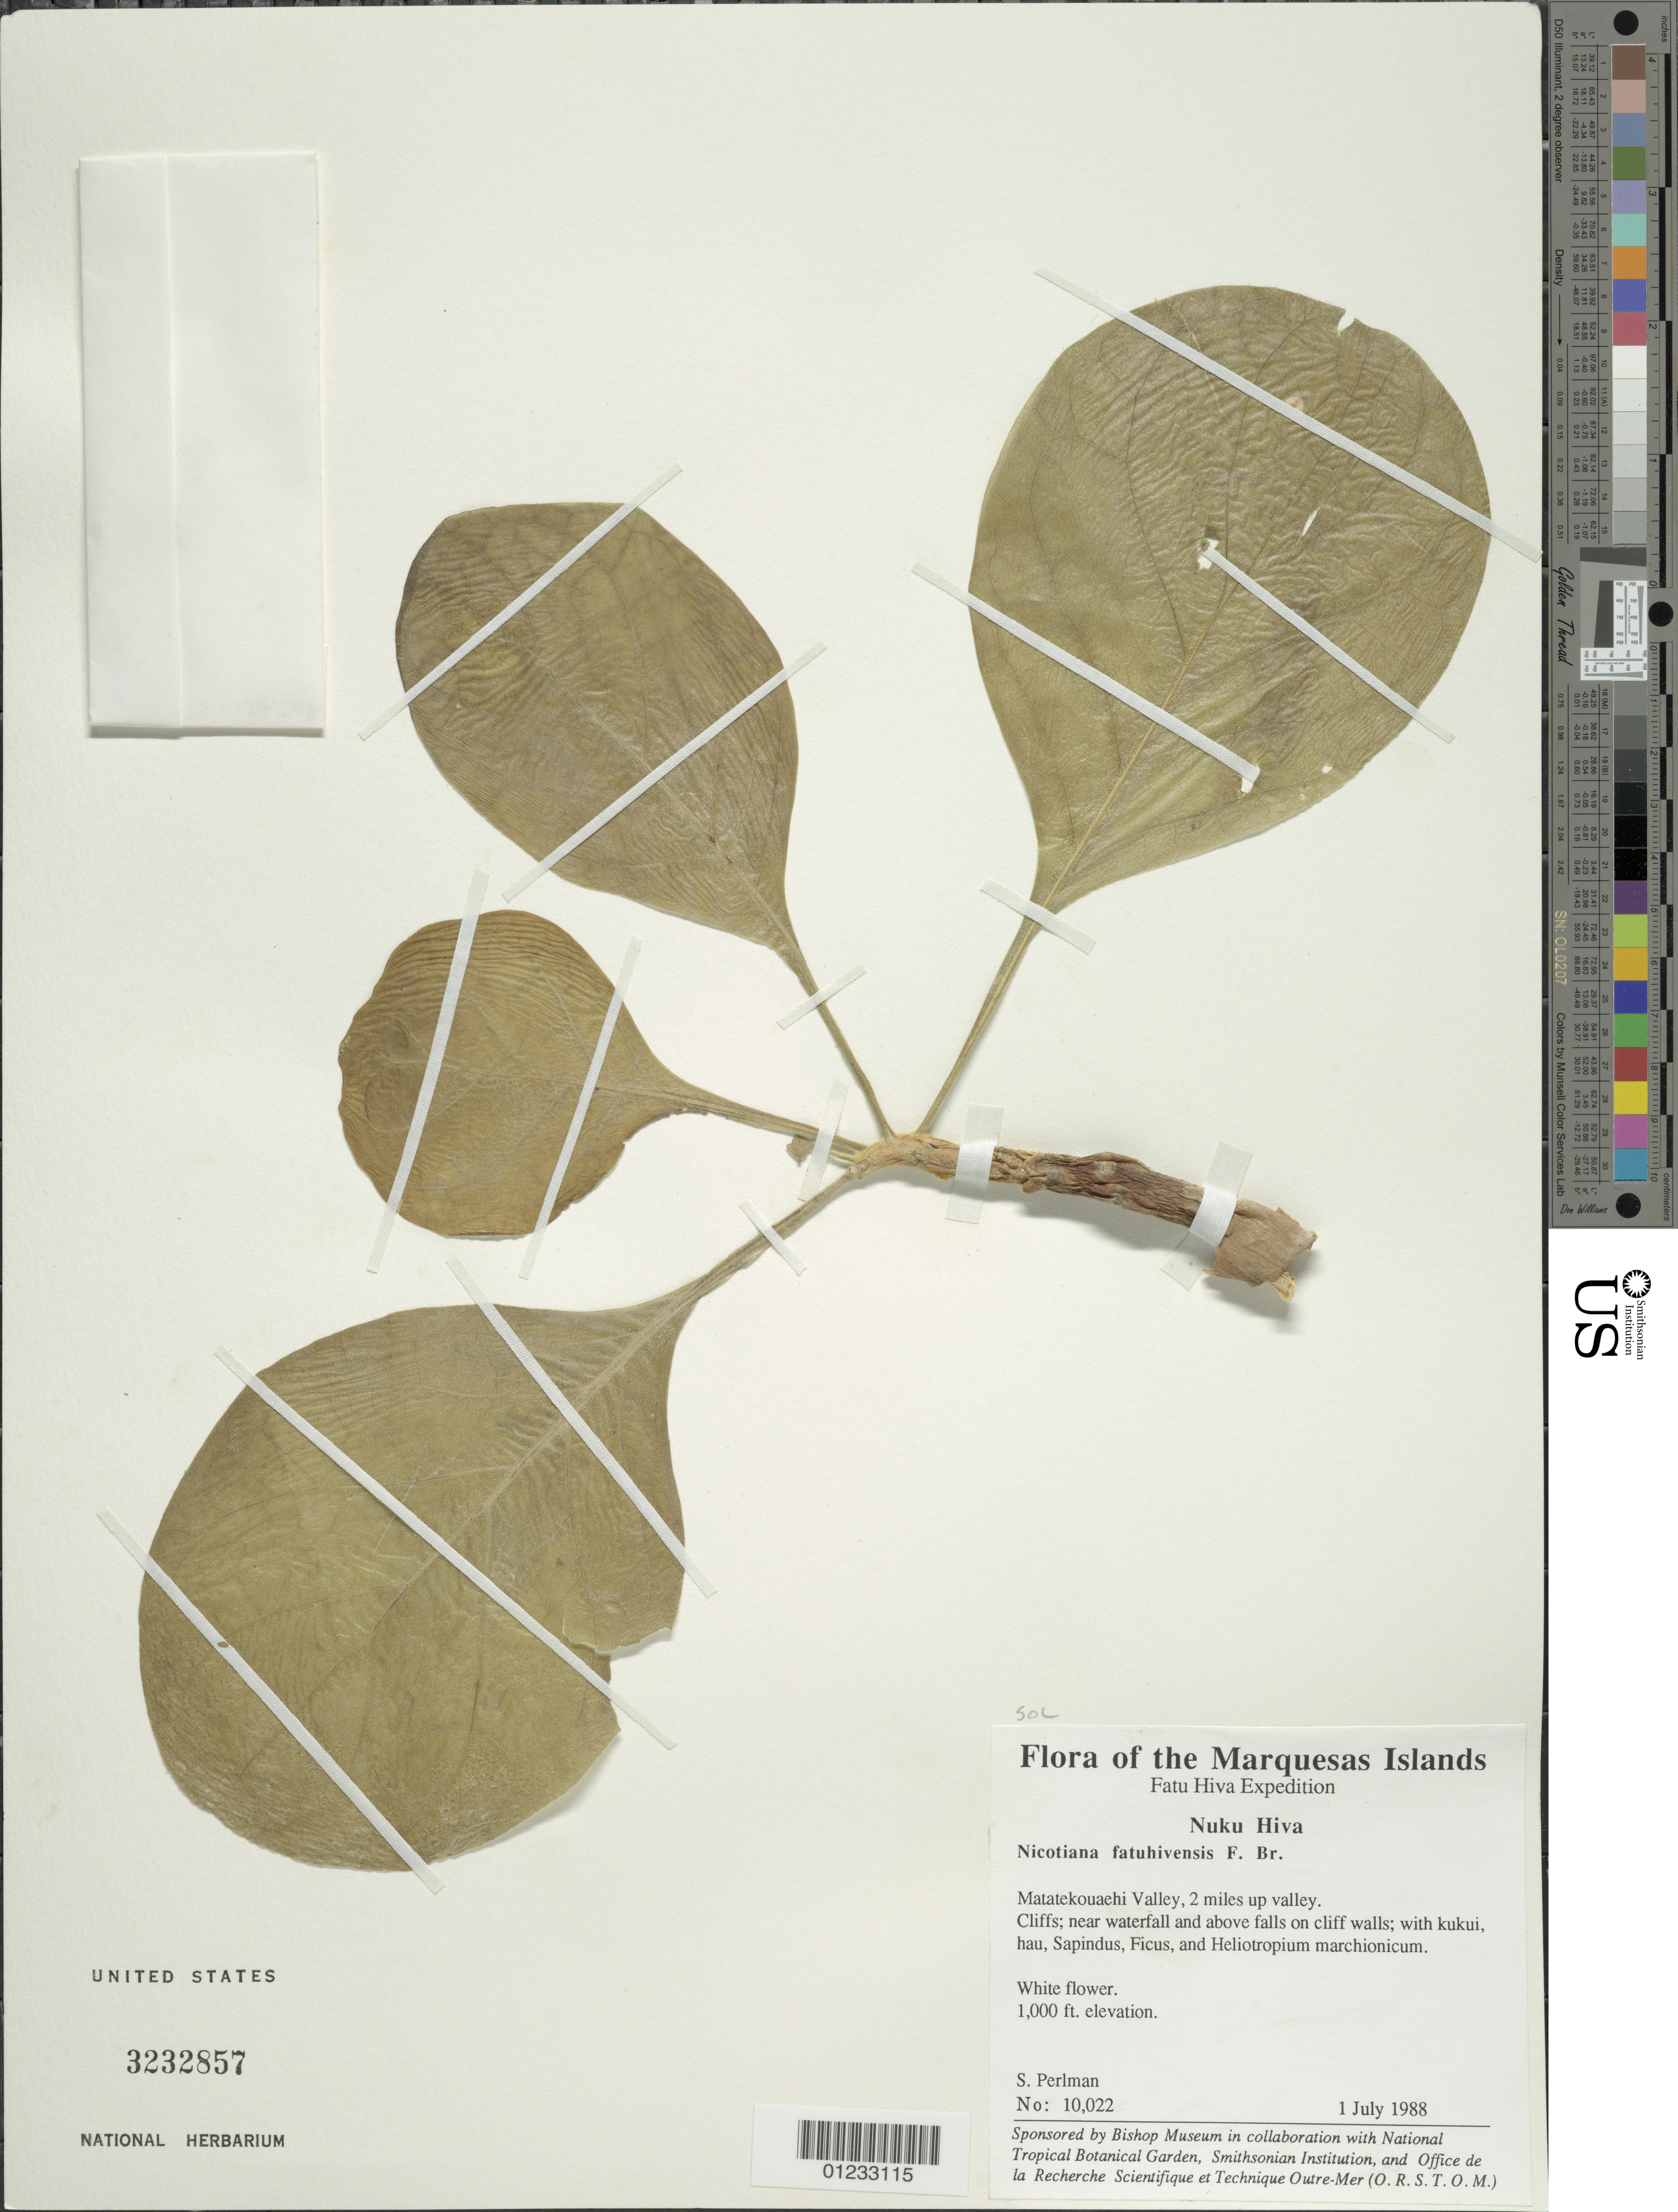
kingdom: Plantae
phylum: Tracheophyta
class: Magnoliopsida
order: Solanales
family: Solanaceae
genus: Nicotiana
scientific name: Nicotiana fatuhivensis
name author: F. Br.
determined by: Wagner, W. L., (BOT), Smithsonian Institution - National Museum of Natural History (UNITED STATES)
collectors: S. P. Perlman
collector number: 10022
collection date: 1988-07-01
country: French Polynesia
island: Nuku Hiva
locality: Matatekouaehi Valley, about 2 miles up valley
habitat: Cliffs near waterfall and above falls on cliff walls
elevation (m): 305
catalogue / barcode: US 3232857